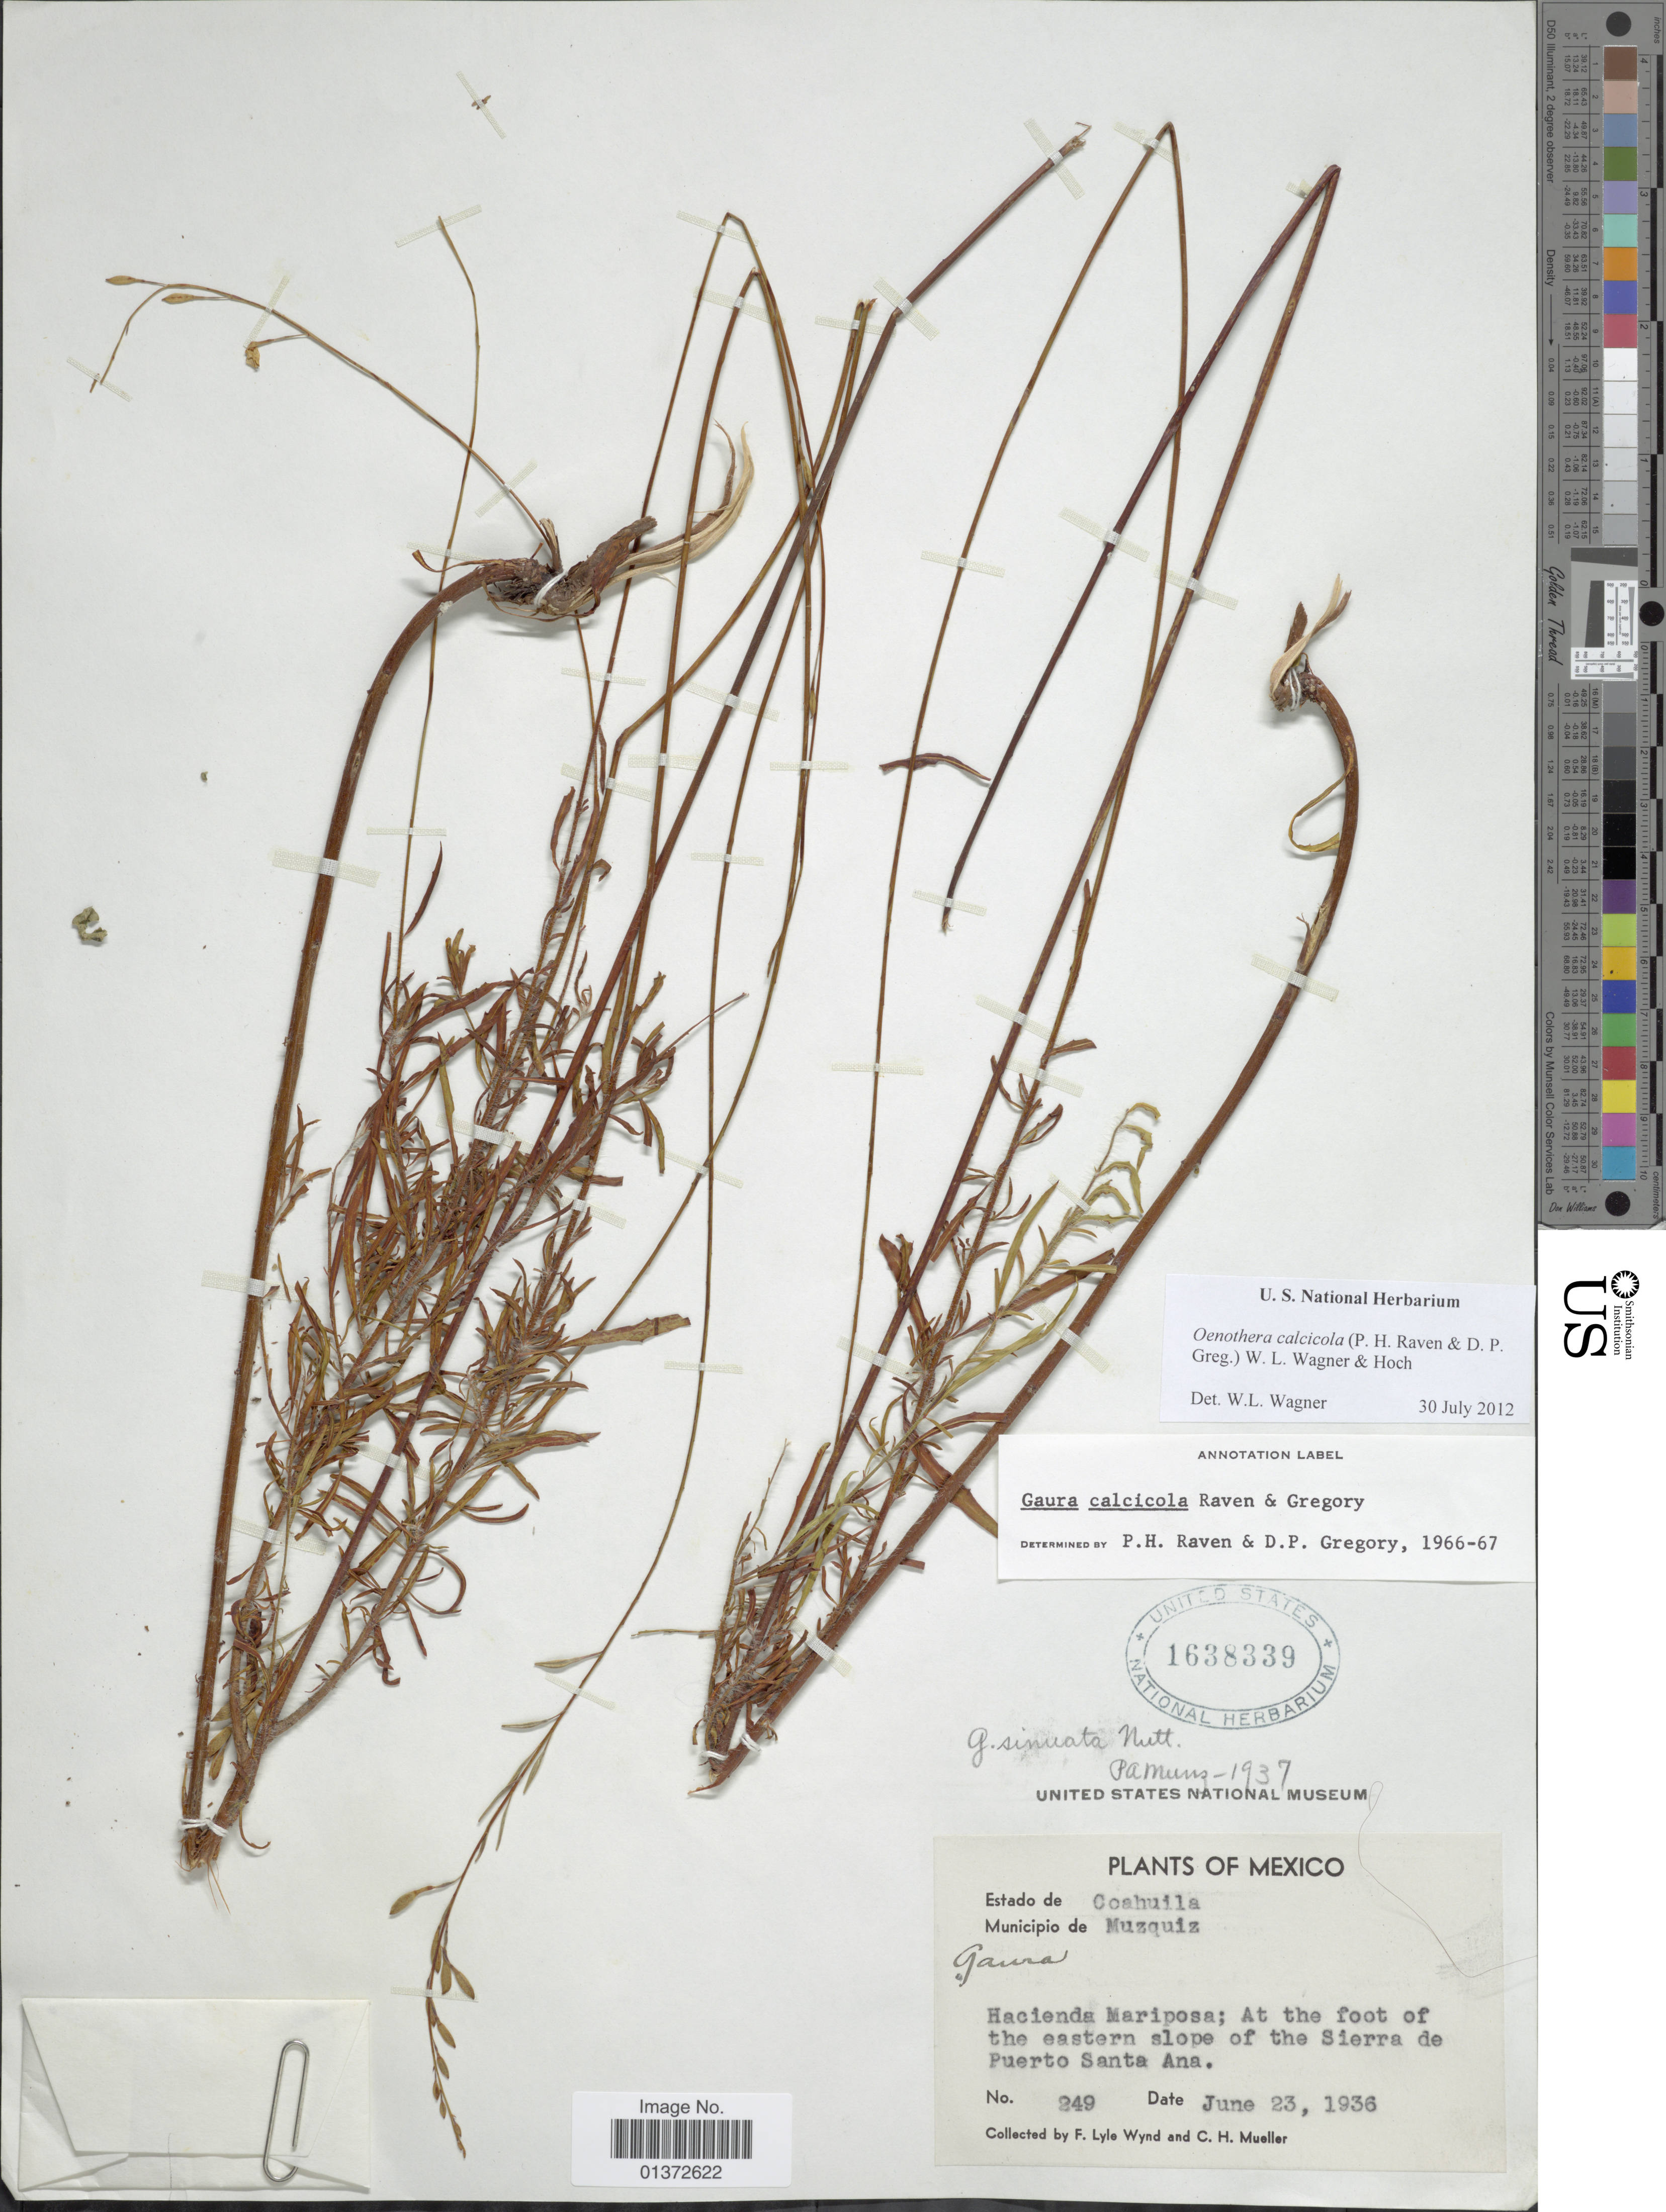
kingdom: Plantae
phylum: Tracheophyta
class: Magnoliopsida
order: Myrtales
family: Onagraceae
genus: Oenothera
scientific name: Oenothera calcicola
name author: (P.H. Raven & D.P. Greg.) W.L. Wagner & Hoch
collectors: F. L. Wynd & C. H. Mueller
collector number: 249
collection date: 1936-06-23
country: Mexico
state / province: Coahuila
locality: Municipio de Muzquiz, Hacienda Mariposa; at the foot of the eastern slope of the Sierra de Puerto Santa Ana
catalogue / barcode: US 1638339